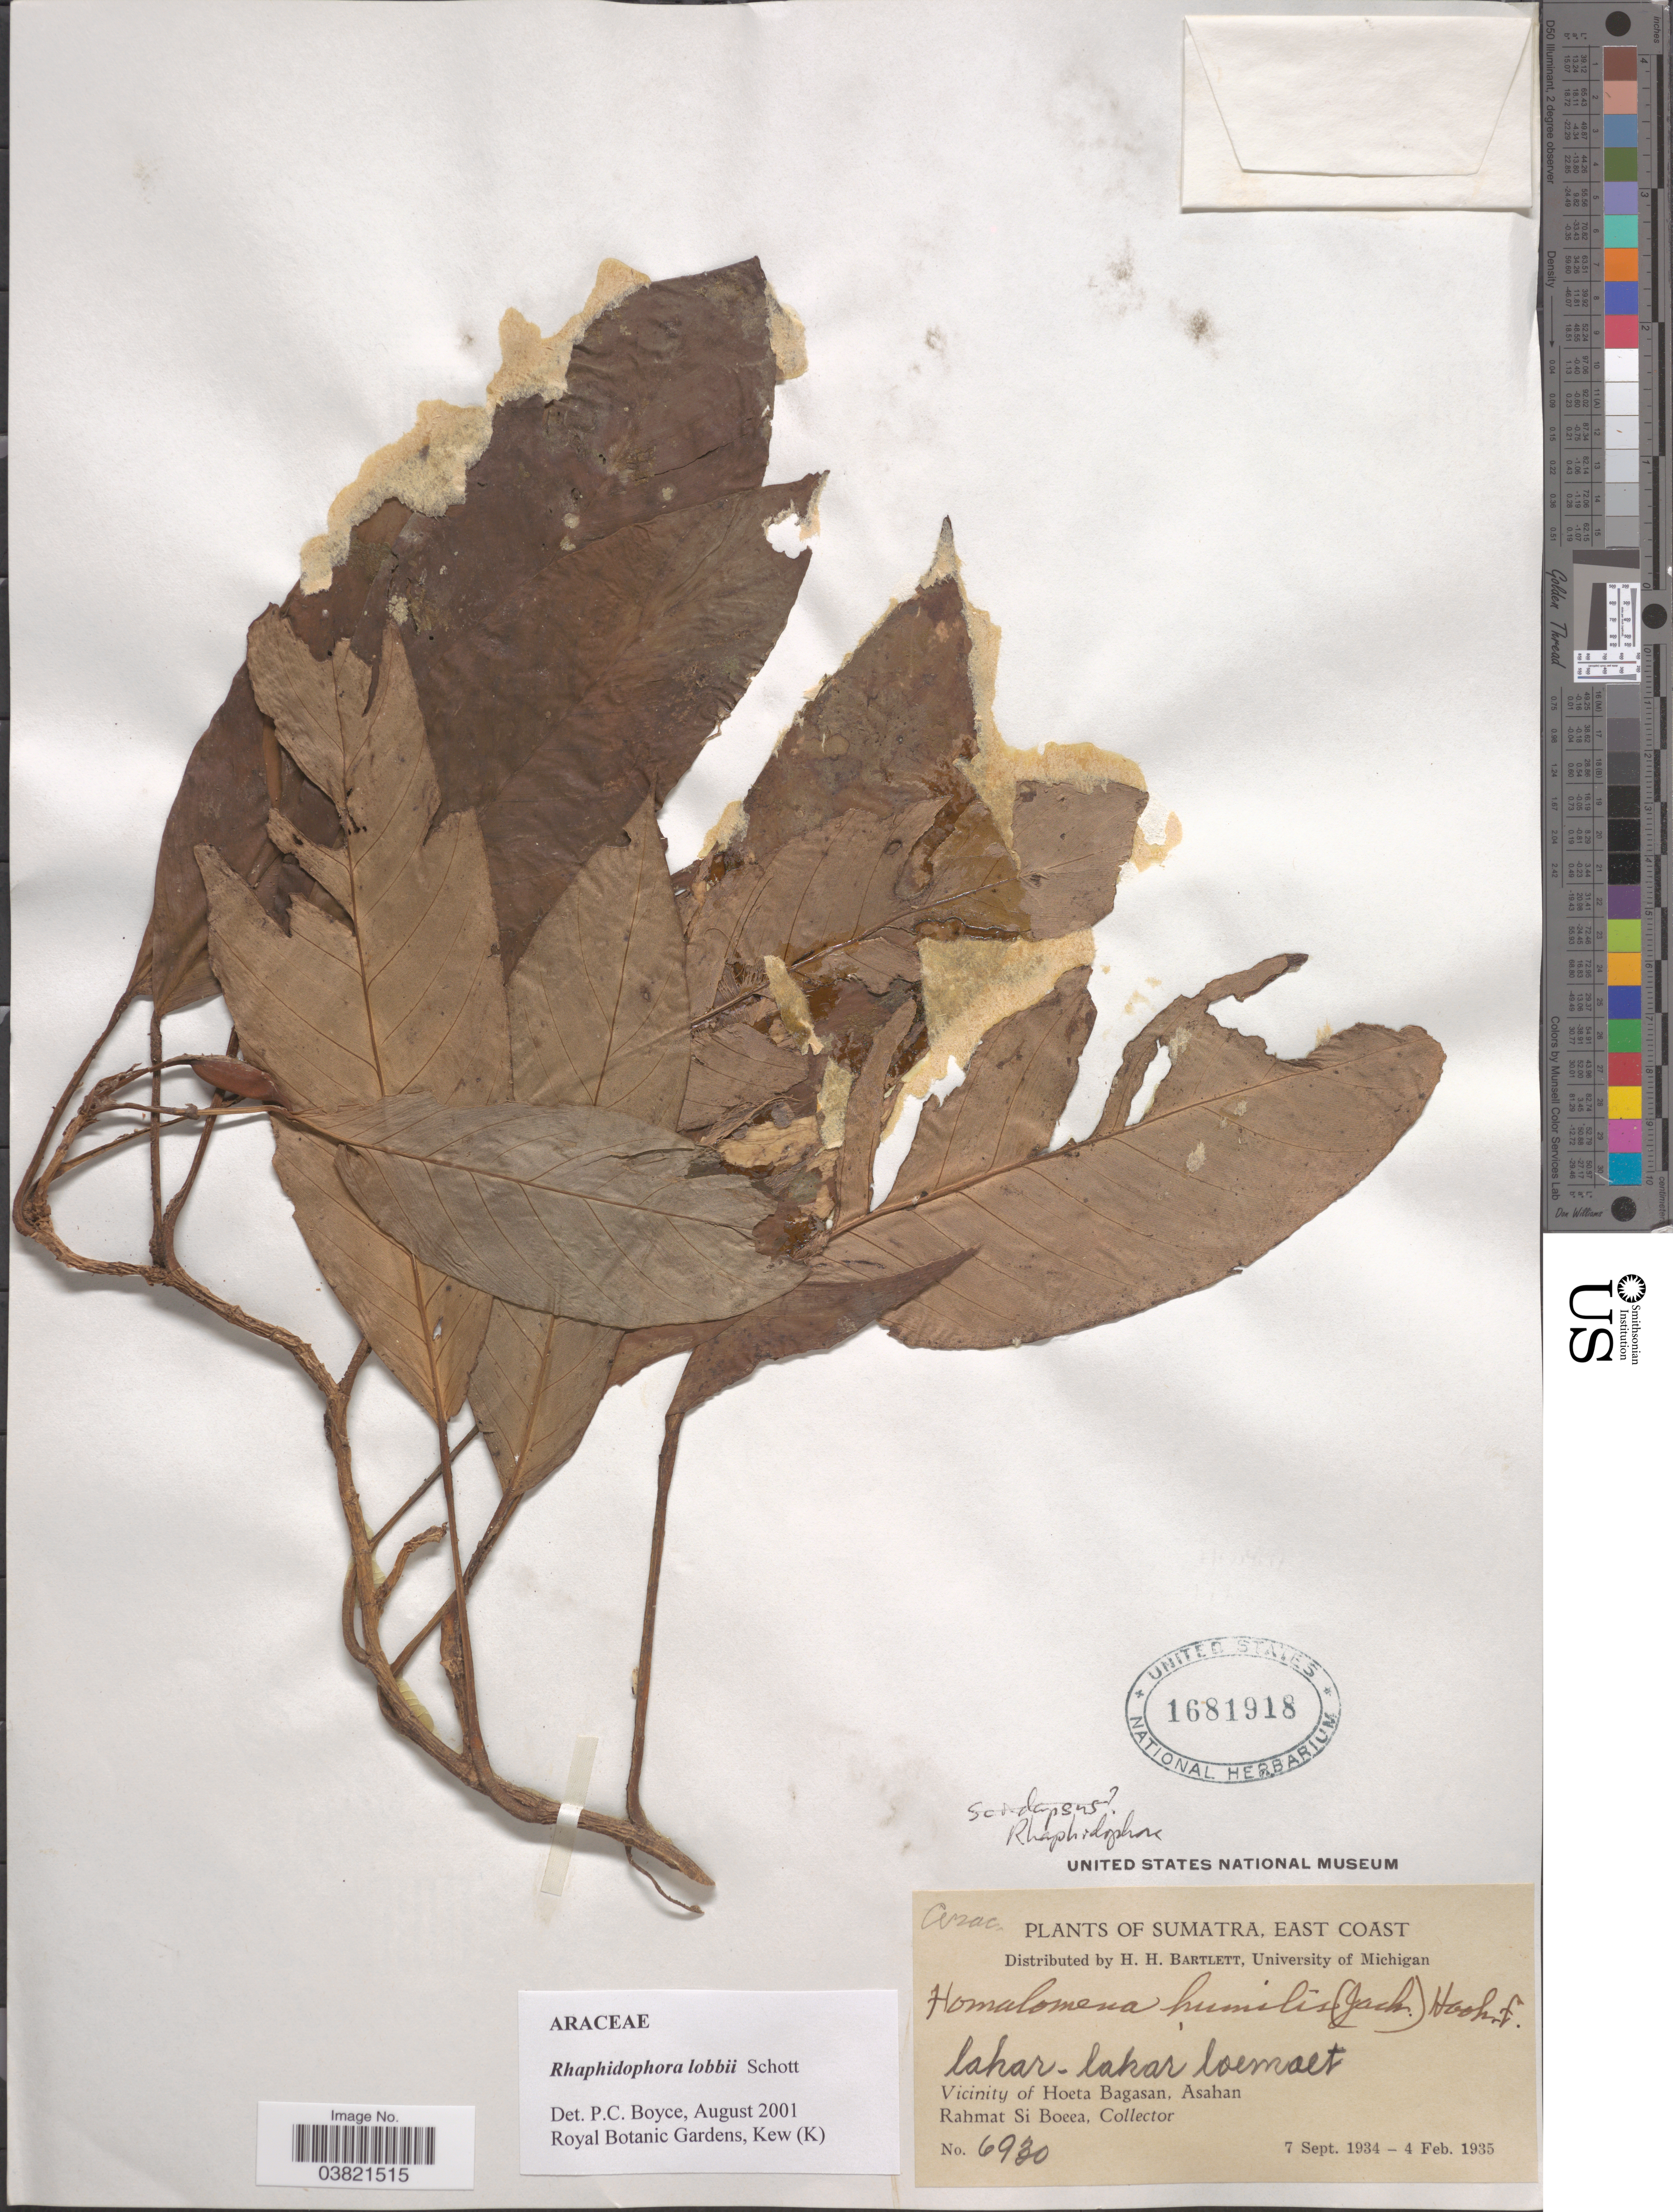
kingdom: Plantae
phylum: Tracheophyta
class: Liliopsida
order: Alismatales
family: Araceae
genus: Rhaphidophora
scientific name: Rhaphidophora lobbii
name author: Schott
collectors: Rahmat Si Boeea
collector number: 6930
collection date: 1934-09-07/1935-02-04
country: Indonesia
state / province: Sumatra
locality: East Coast. Vicinity of Hoeta Bagasan, Asahan.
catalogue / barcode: US 1681918